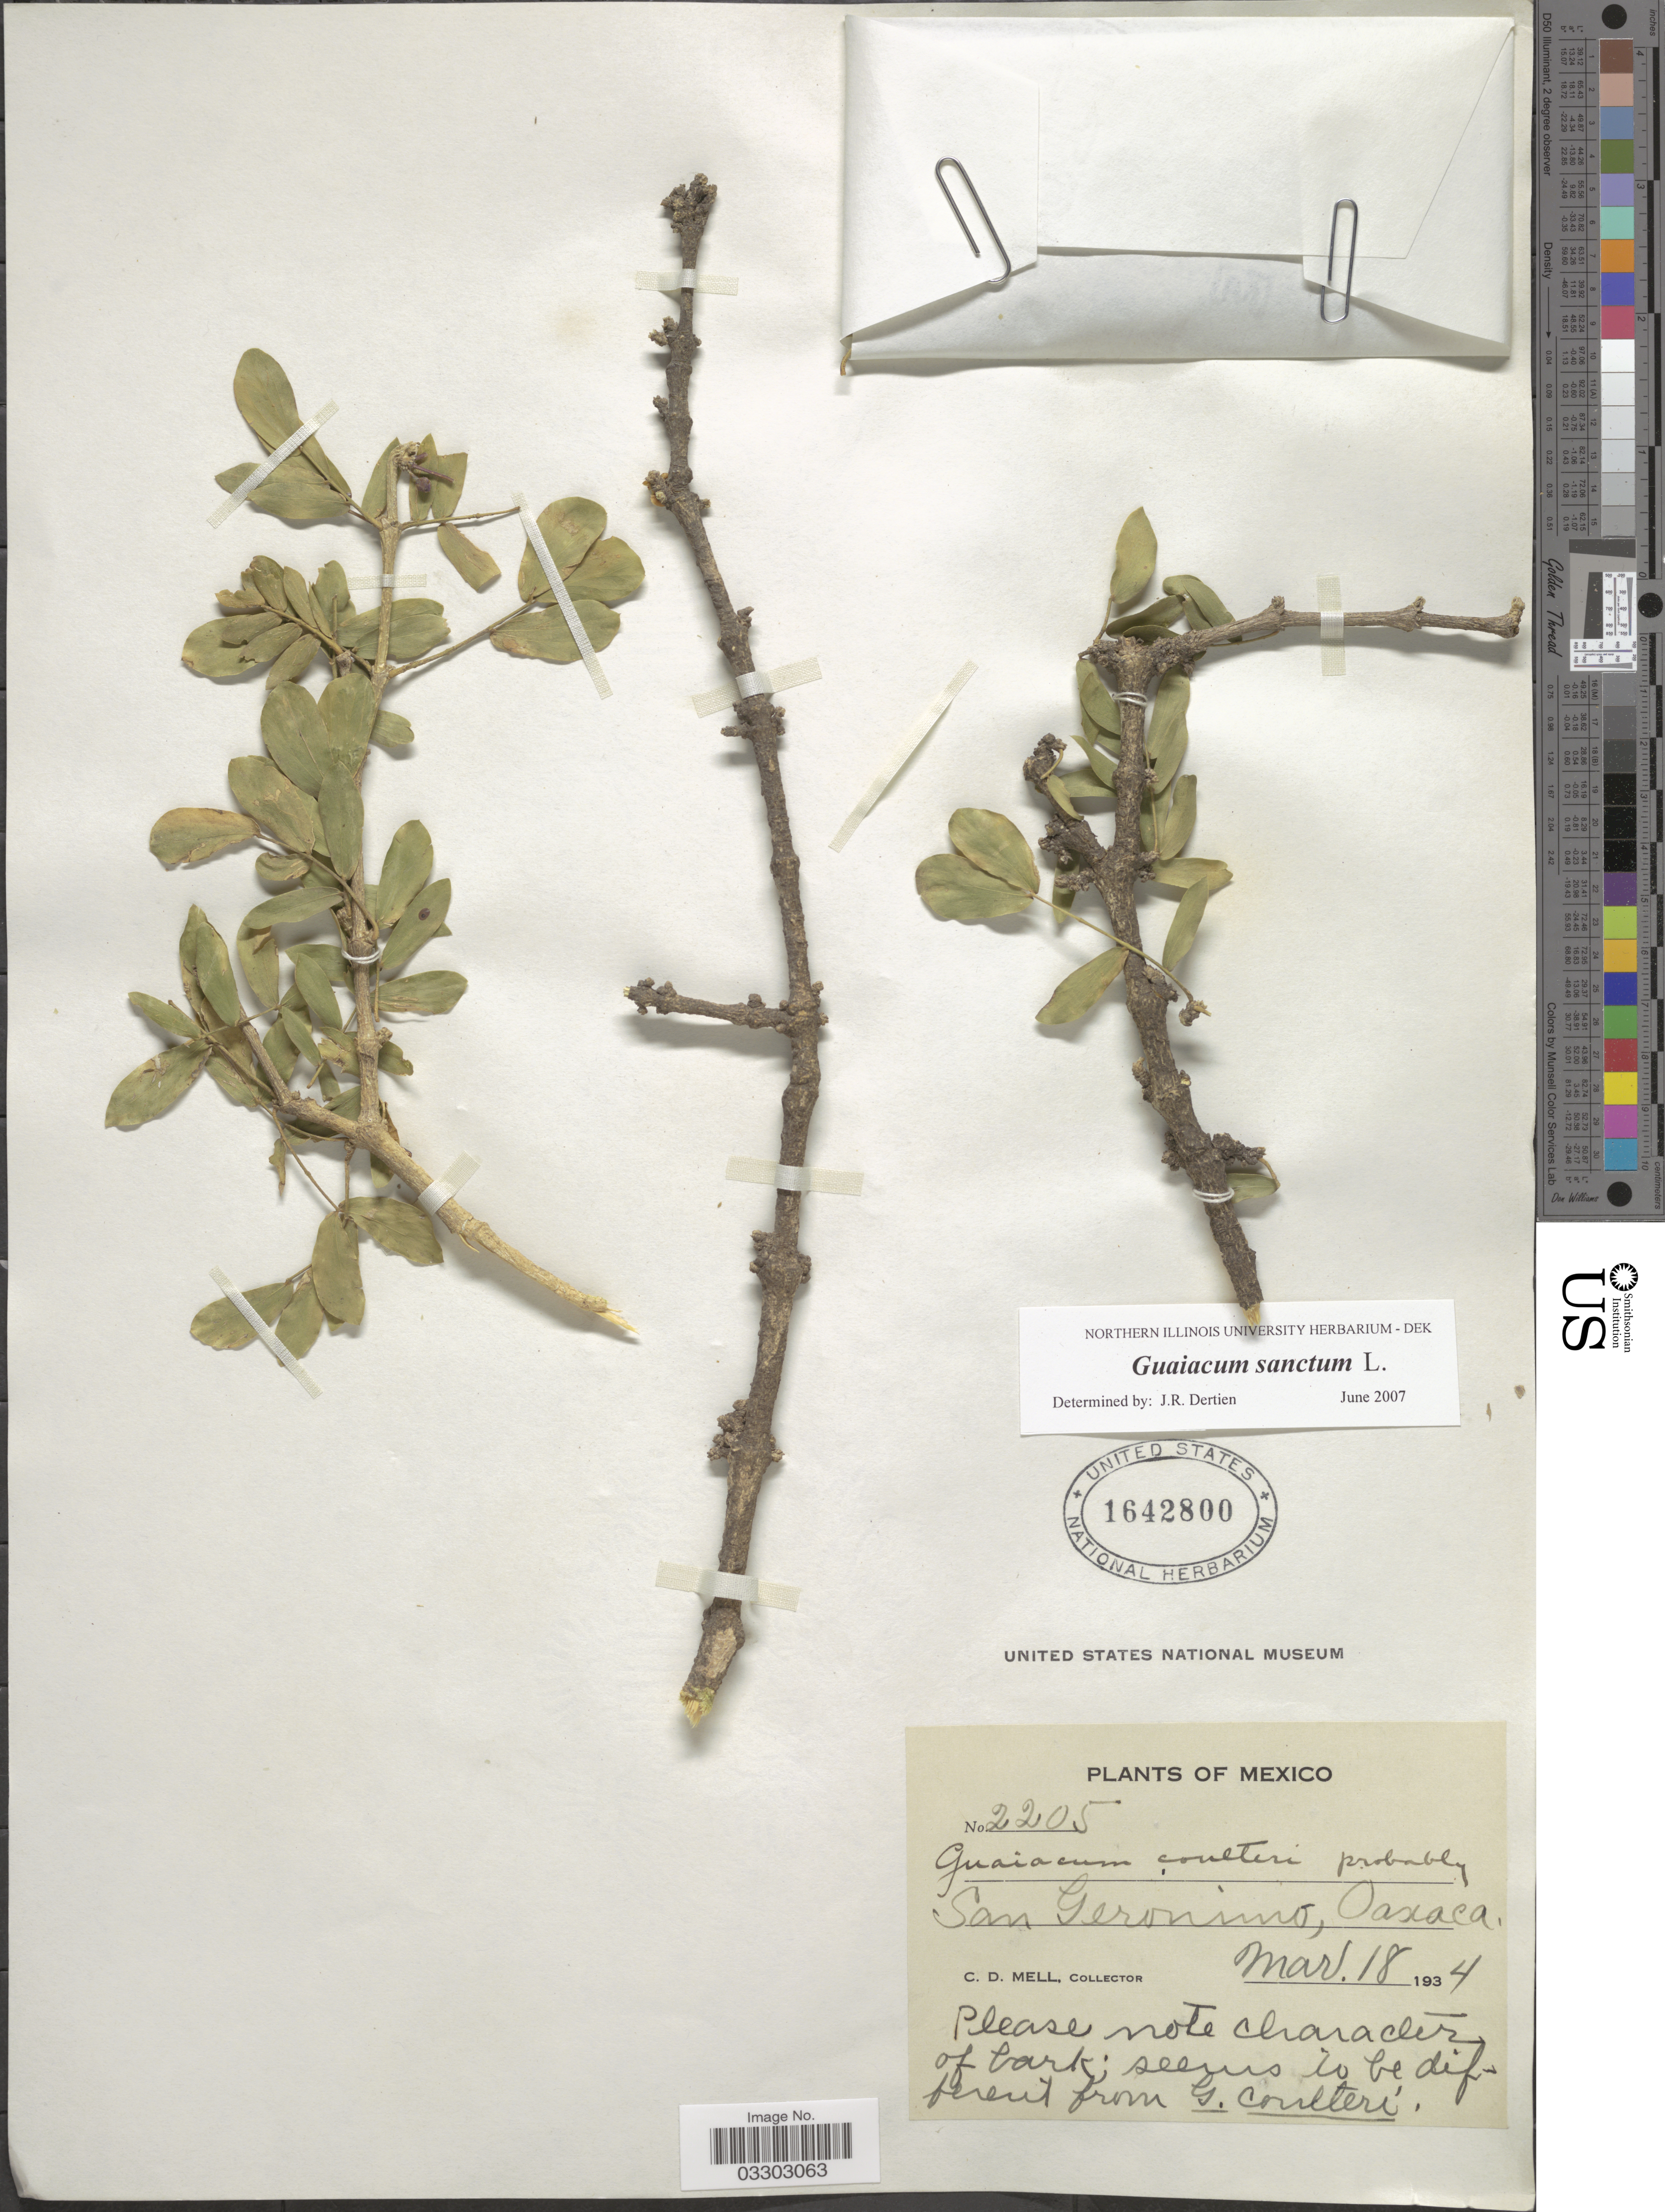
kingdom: Plantae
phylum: Tracheophyta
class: Magnoliopsida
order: Zygophyllales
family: Zygophyllaceae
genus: Guaiacum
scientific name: Guaiacum sanctum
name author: L.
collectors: C. D. Mell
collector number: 2205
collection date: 1934-03-18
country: Mexico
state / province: Oaxaca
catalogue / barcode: US 1642800